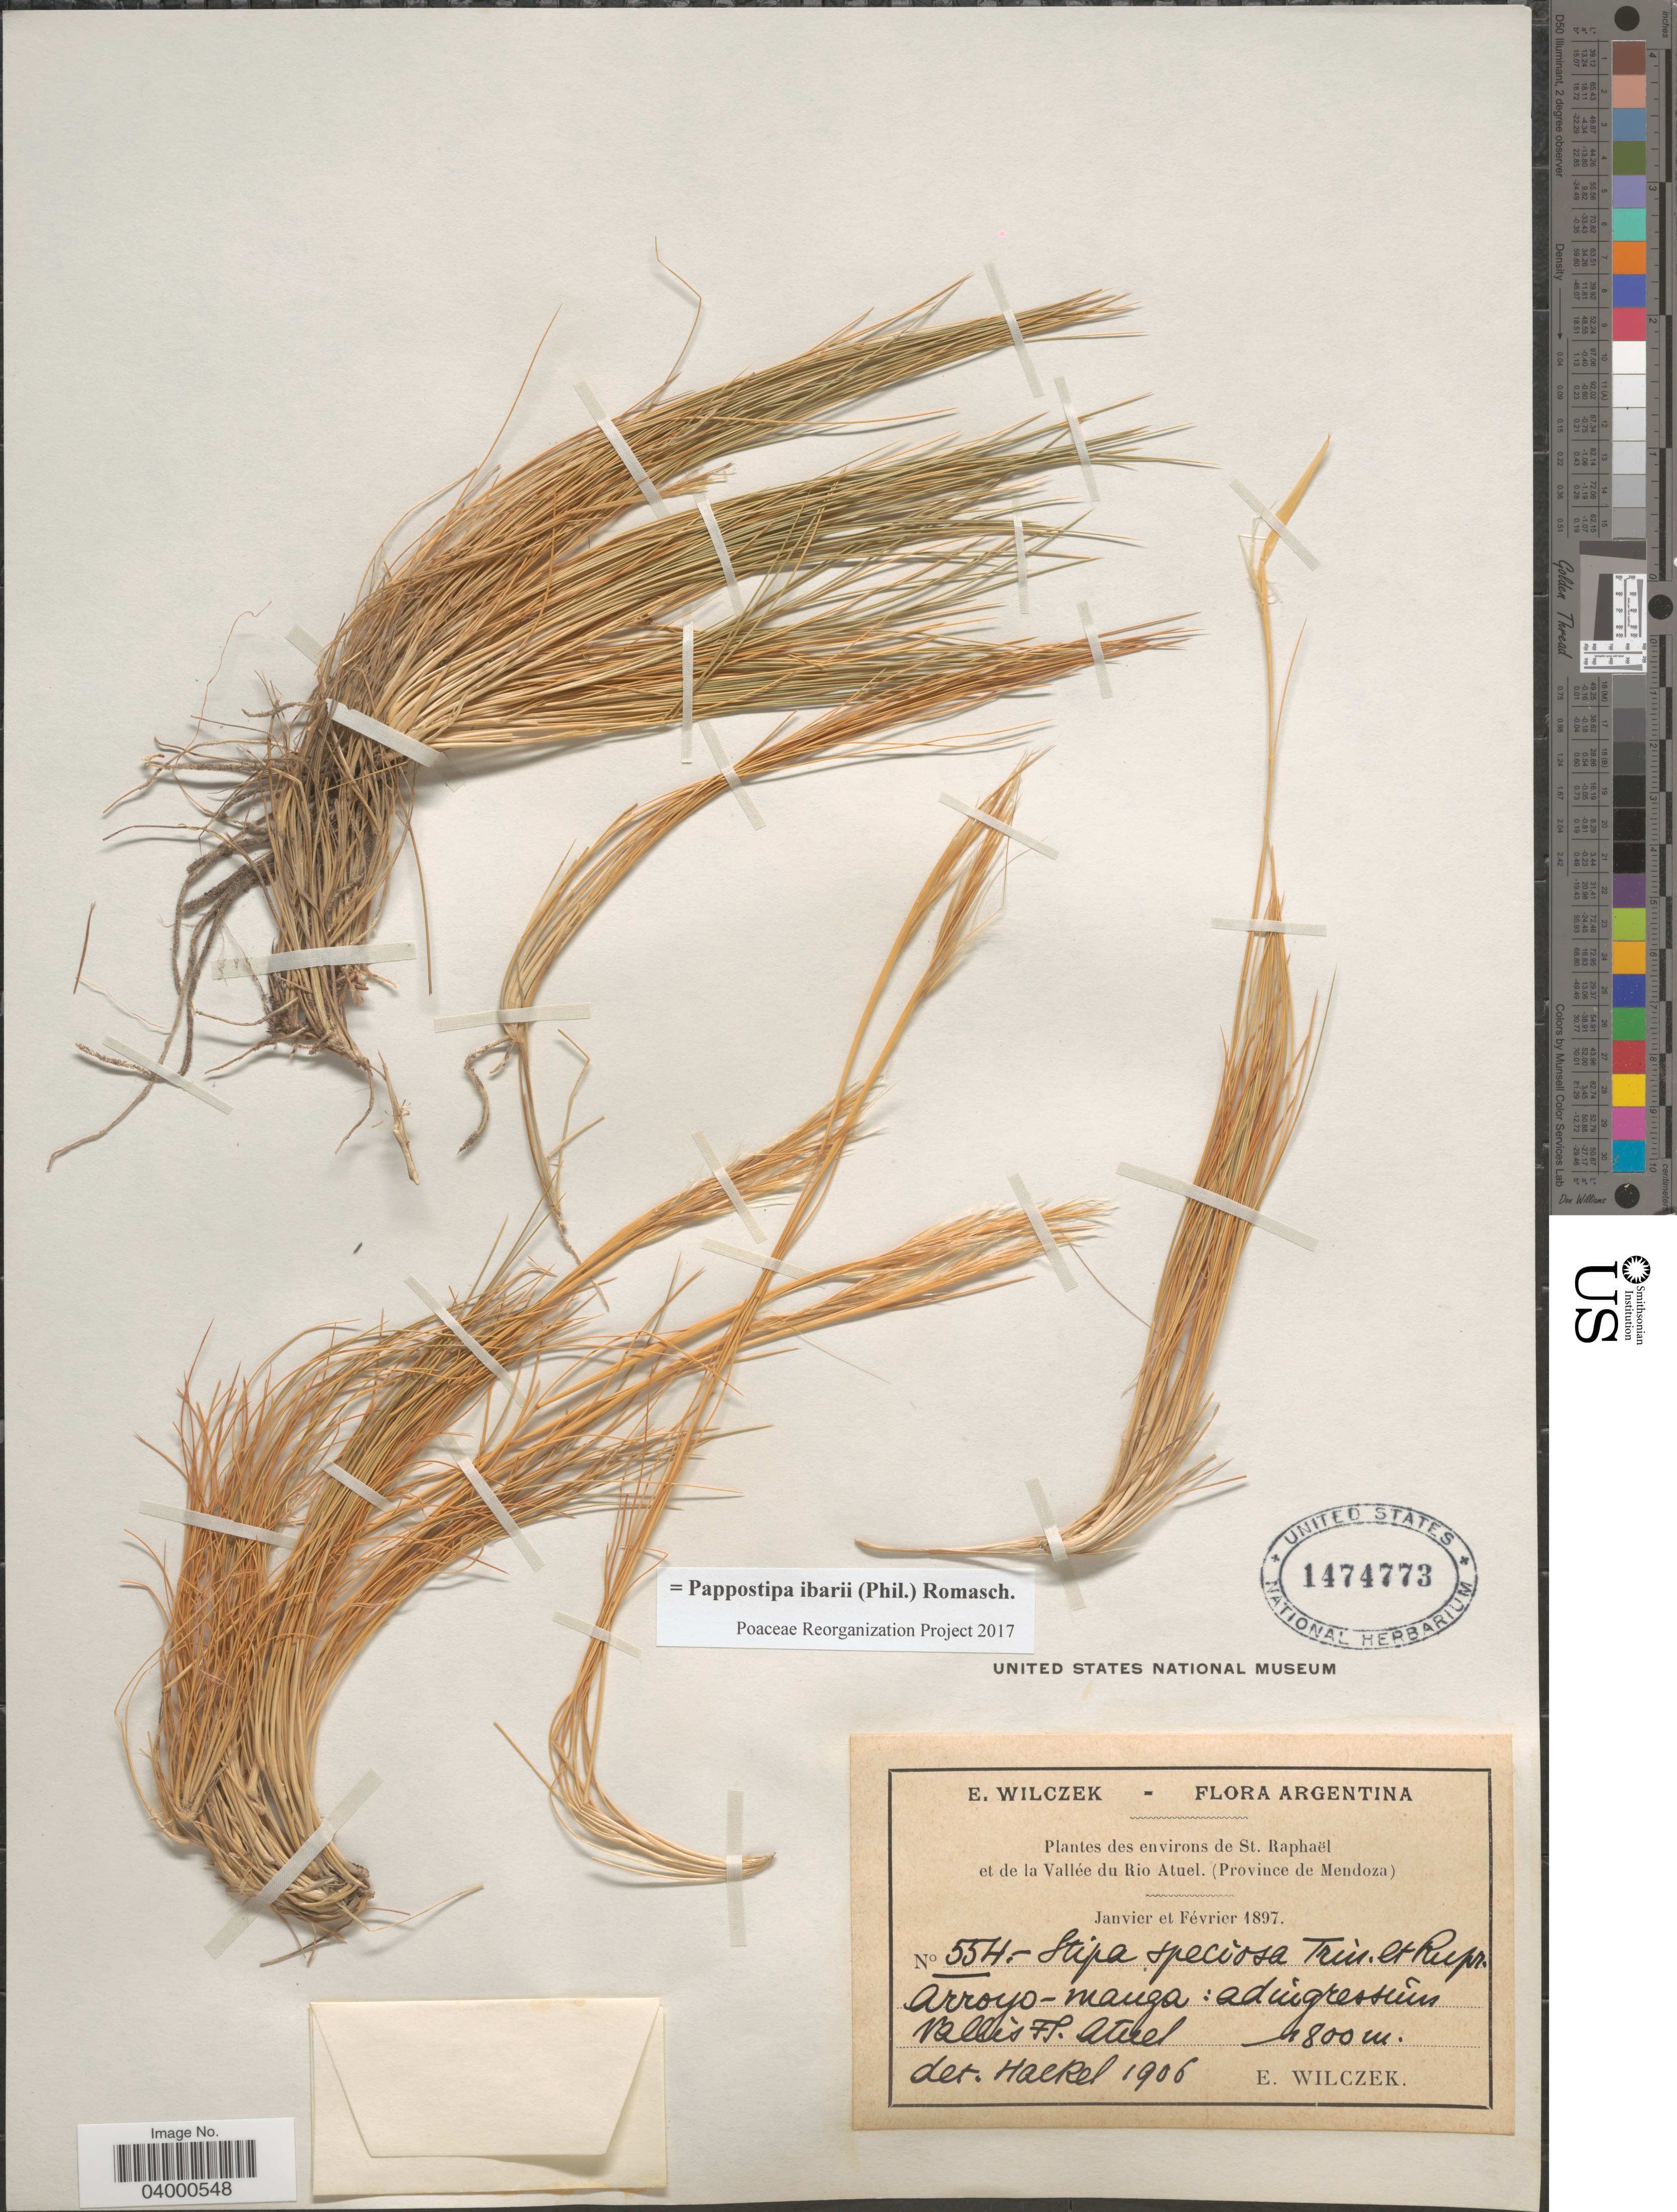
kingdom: Plantae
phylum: Tracheophyta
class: Liliopsida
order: Poales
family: Poaceae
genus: Pappostipa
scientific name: Pappostipa ibarii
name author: (Phil.) Romasch.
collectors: E. Wilczek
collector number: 554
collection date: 1897-01/1897-02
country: Argentina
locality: Arroyo Manga. Valles Fl. Atuel.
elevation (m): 1800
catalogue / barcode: US 1474773